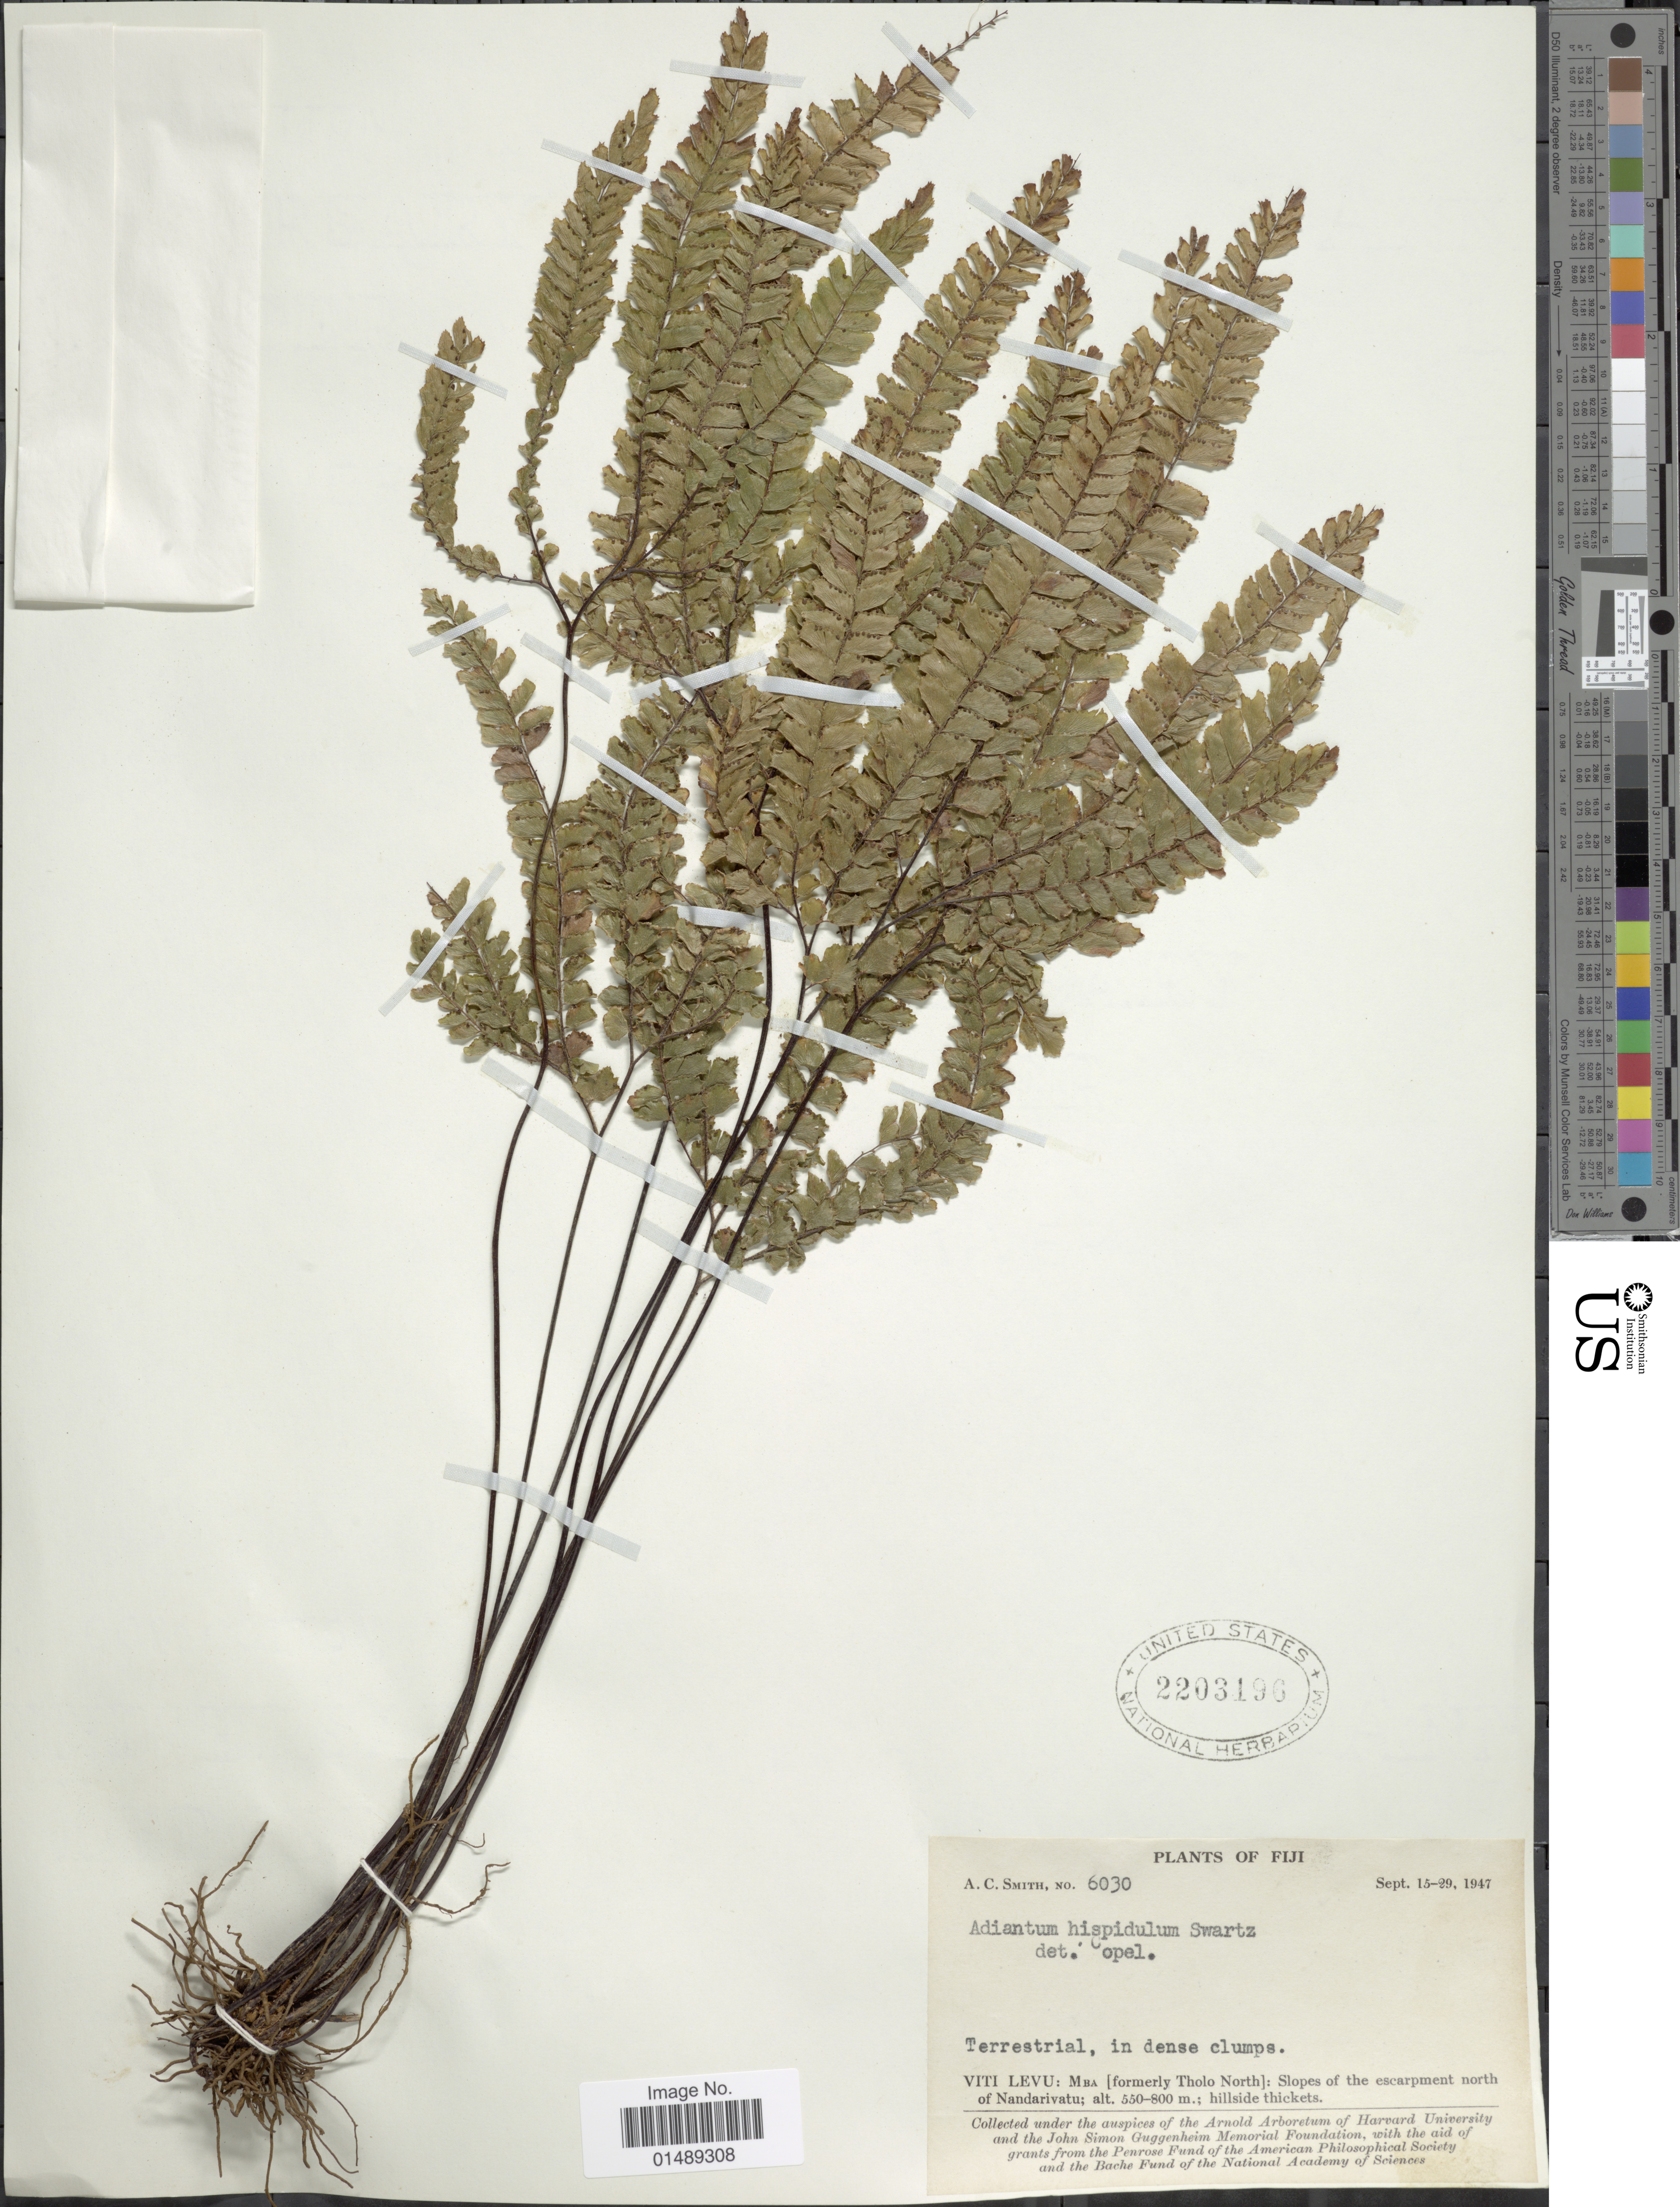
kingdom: Plantae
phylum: Tracheophyta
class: Polypodiopsida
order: Polypodiales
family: Pteridaceae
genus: Adiantum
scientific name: Adiantum hispidulum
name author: Sw.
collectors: A. C. Smith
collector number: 6030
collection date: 1947-09-15/1947-09-29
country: Fiji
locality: Fiji, Viti Levu: Mba (formerly Tholo North): Slopes of the escarpment north of Nandarivatu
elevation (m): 550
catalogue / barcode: US 2203196